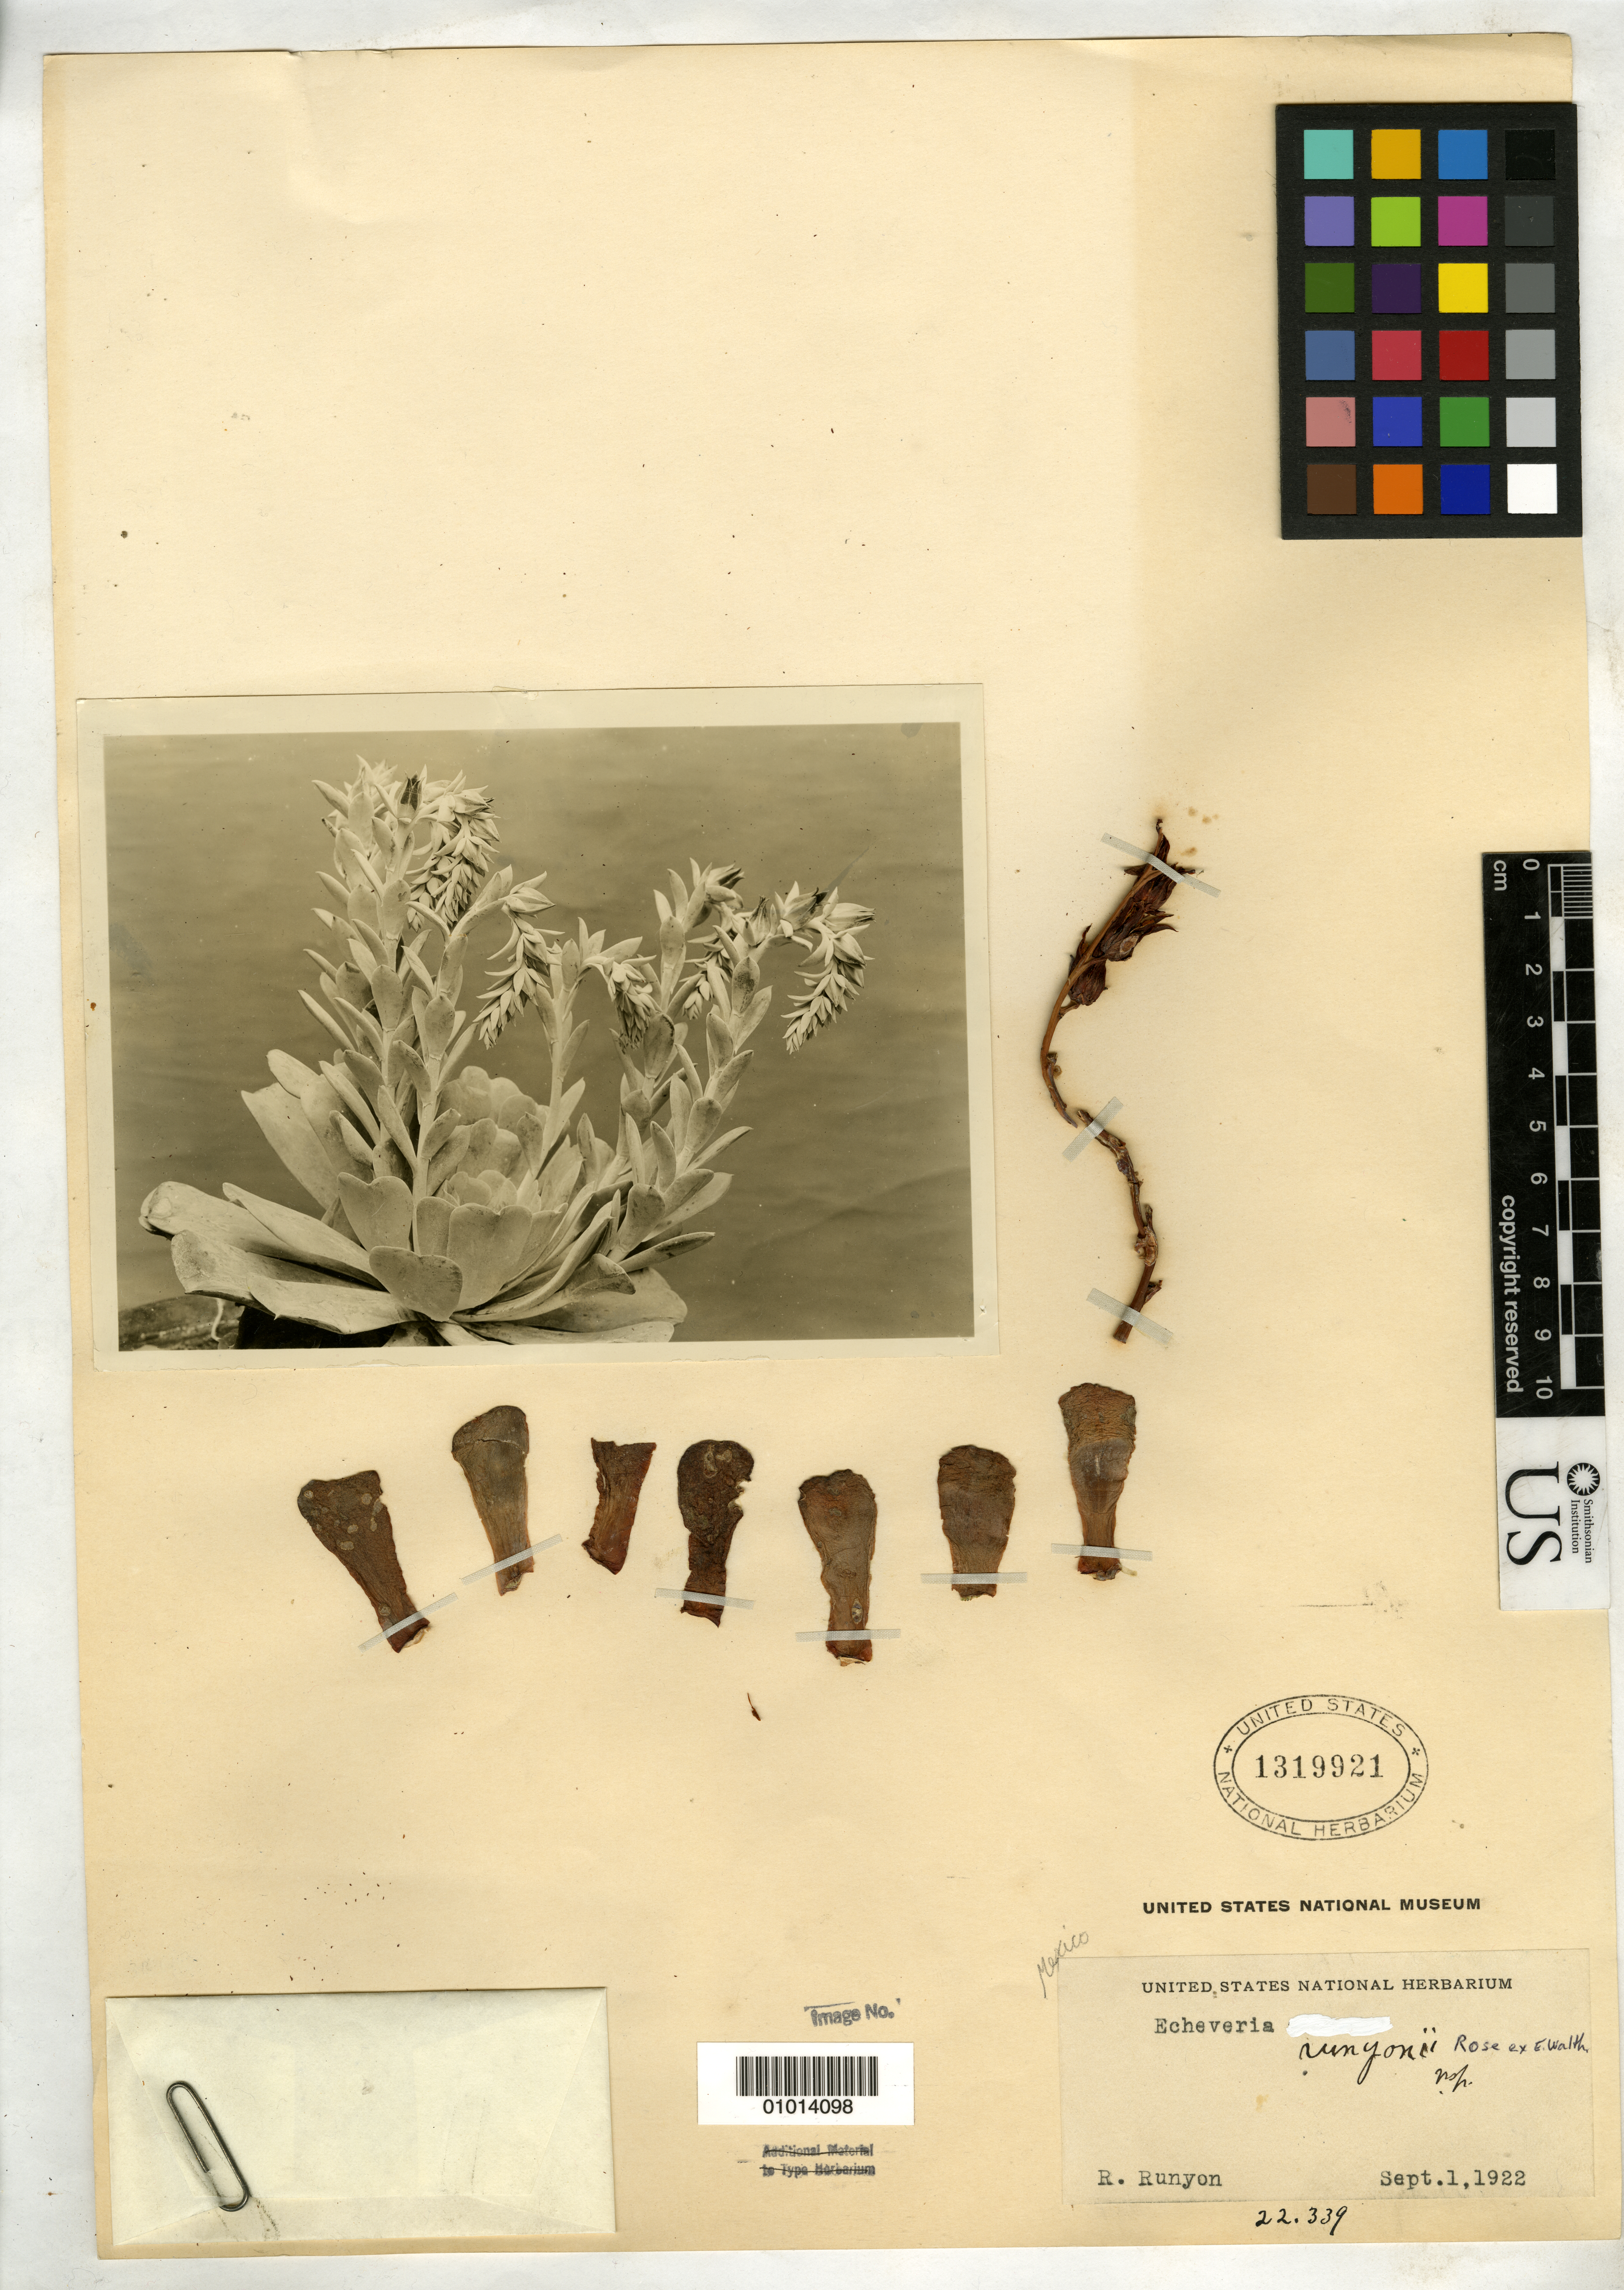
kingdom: Plantae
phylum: Tracheophyta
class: Magnoliopsida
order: Saxifragales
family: Crassulaceae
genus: Echeveria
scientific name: Echeveria runyonii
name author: Rose ex E. Walther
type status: Isotype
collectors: R. Runyon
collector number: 22.339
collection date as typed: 01 Sep 1922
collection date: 1922-09-01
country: Mexico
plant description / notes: From attached letter, received from Robert Runyon September 1, 1922; "Flowered in Washington, August, 1923"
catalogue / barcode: US 1319921